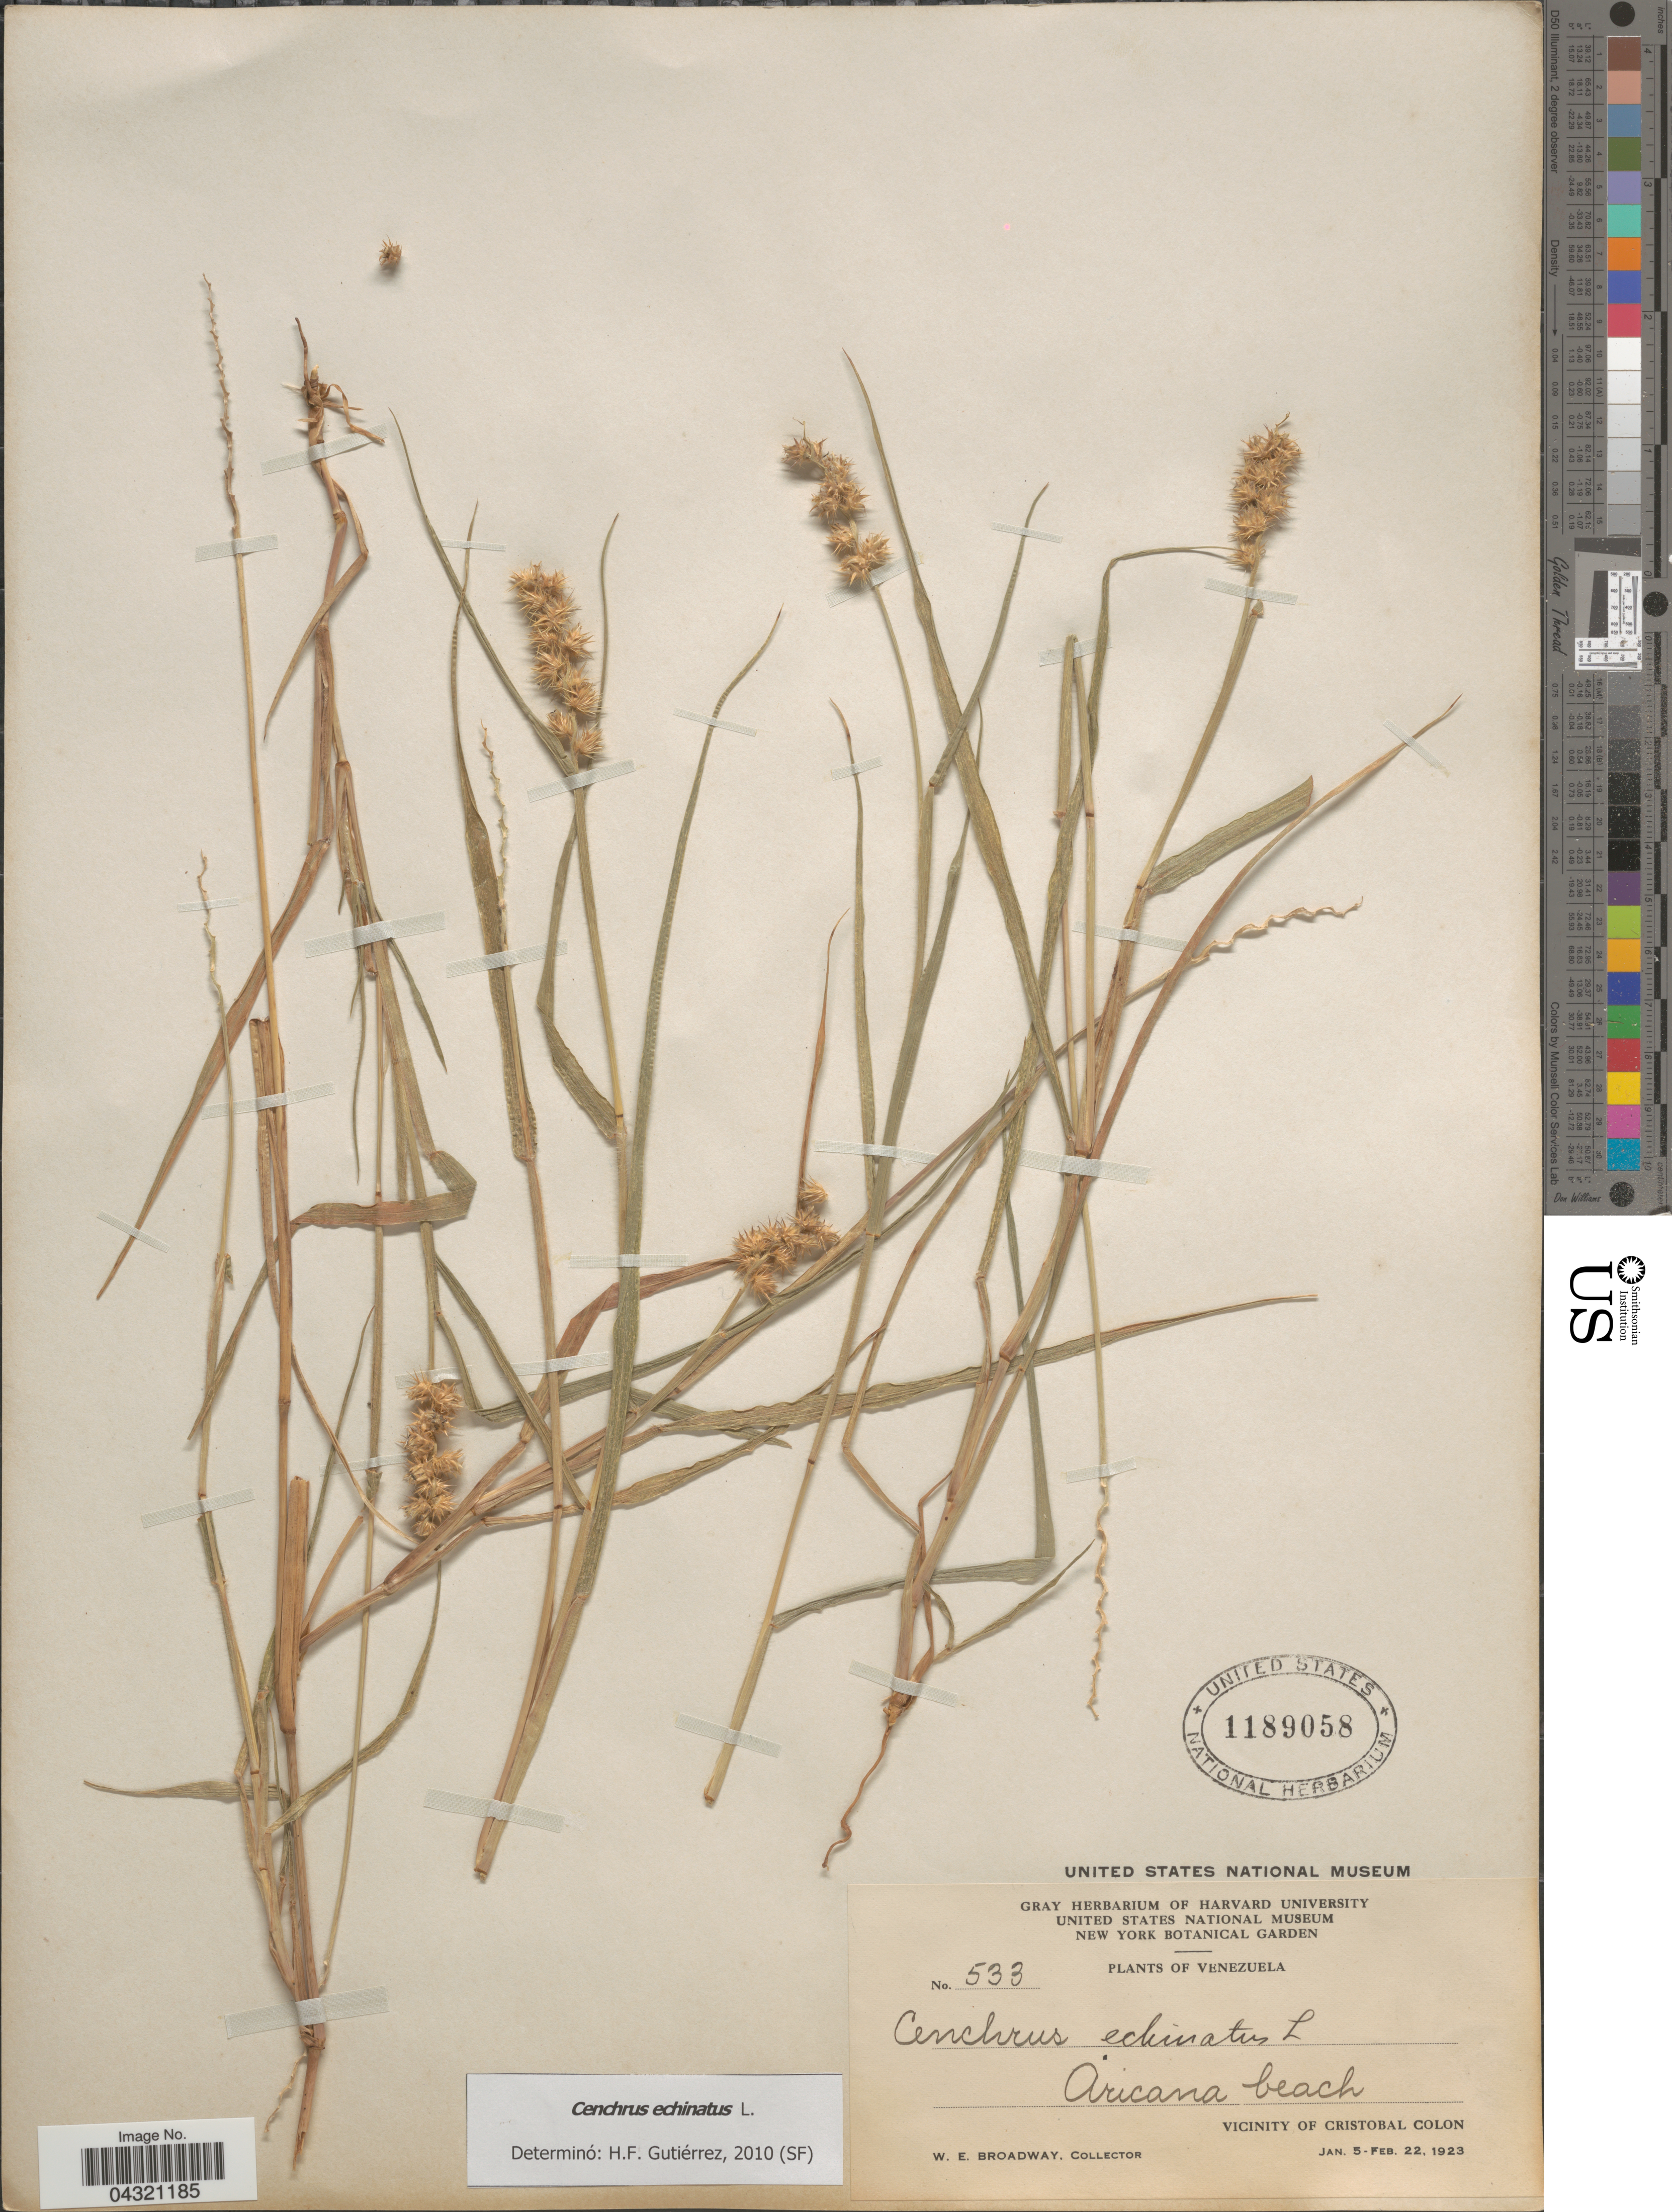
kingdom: Plantae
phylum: Tracheophyta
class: Liliopsida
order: Poales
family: Poaceae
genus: Cenchrus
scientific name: Cenchrus echinatus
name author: L.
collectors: W. E. Broadway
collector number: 533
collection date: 1923-01-05/1923-02-22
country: Venezuela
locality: Aricana beach. Vicinity of Cristobal Colon.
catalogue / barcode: US 1189058